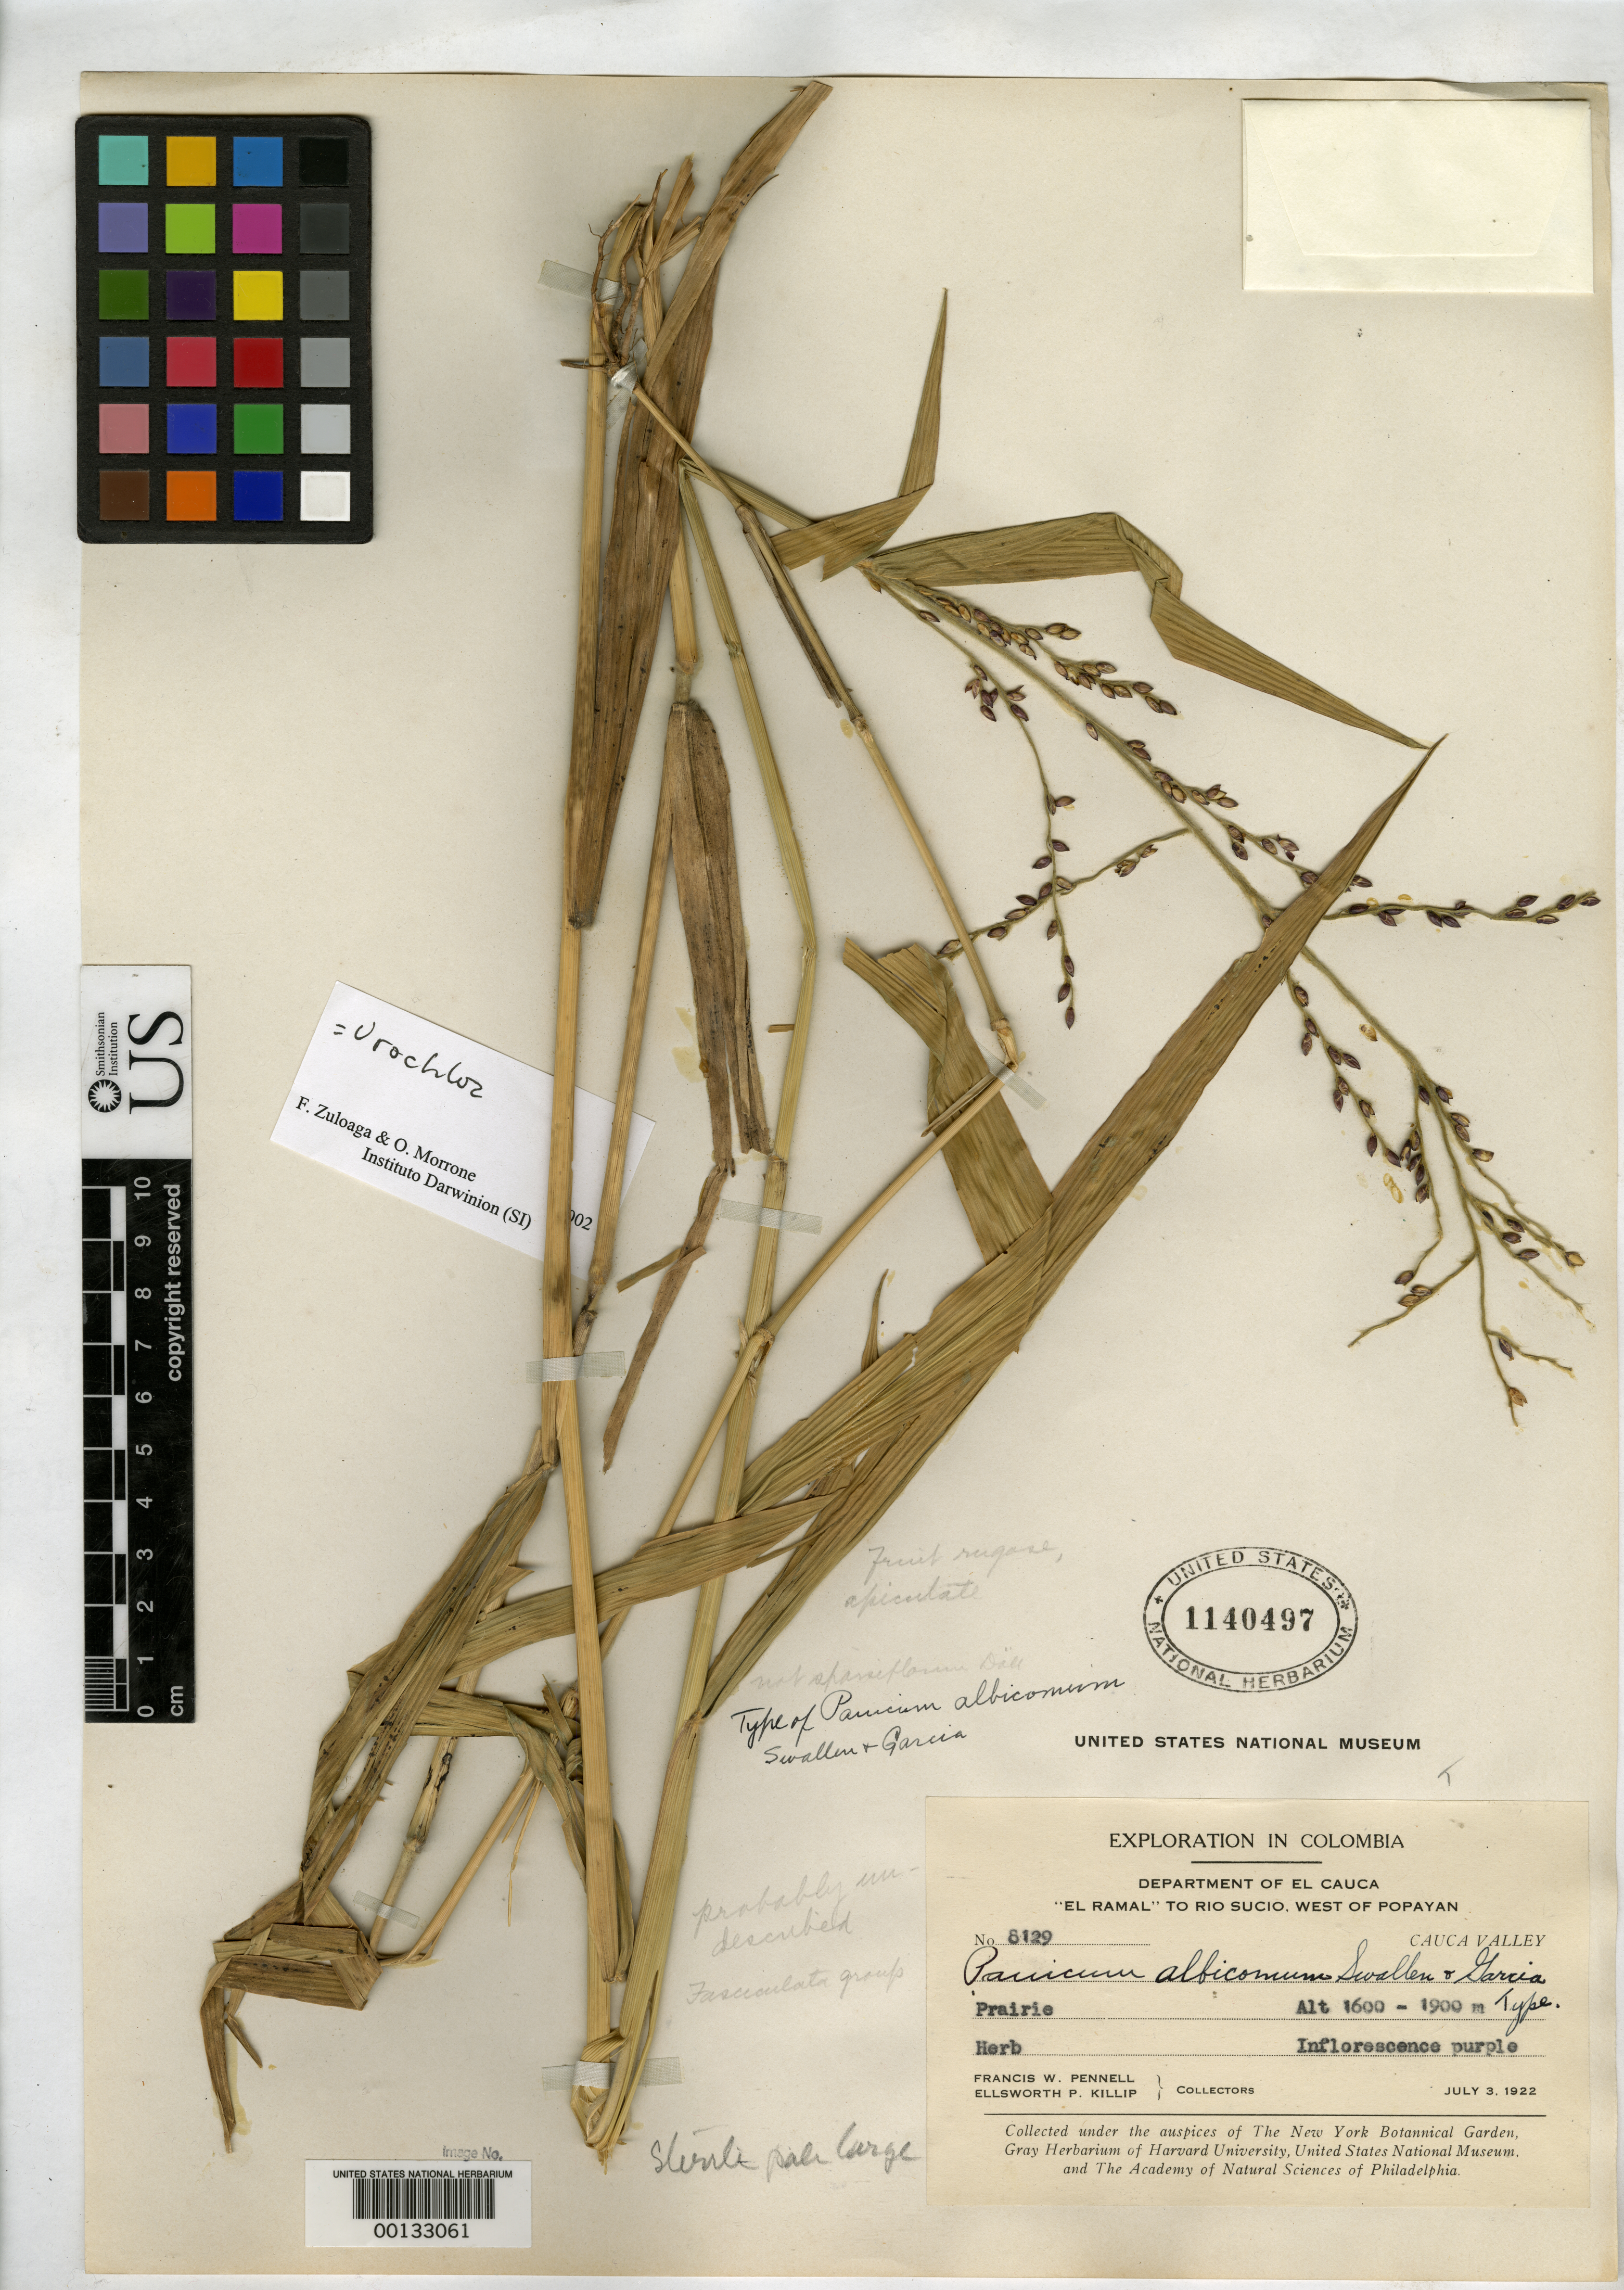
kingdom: Plantae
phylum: Tracheophyta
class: Liliopsida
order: Poales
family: Poaceae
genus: Panicum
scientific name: Panicum albicomum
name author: Swallen & García-Barr.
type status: Holotype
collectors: F. W. Pennell & E. P. Killip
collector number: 8129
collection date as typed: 03 Jul 1922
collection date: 1922-07-03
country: Colombia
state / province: Cauca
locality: El Ramal to Rio Sucio, W of Popayan.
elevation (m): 1600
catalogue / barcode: US 1140497